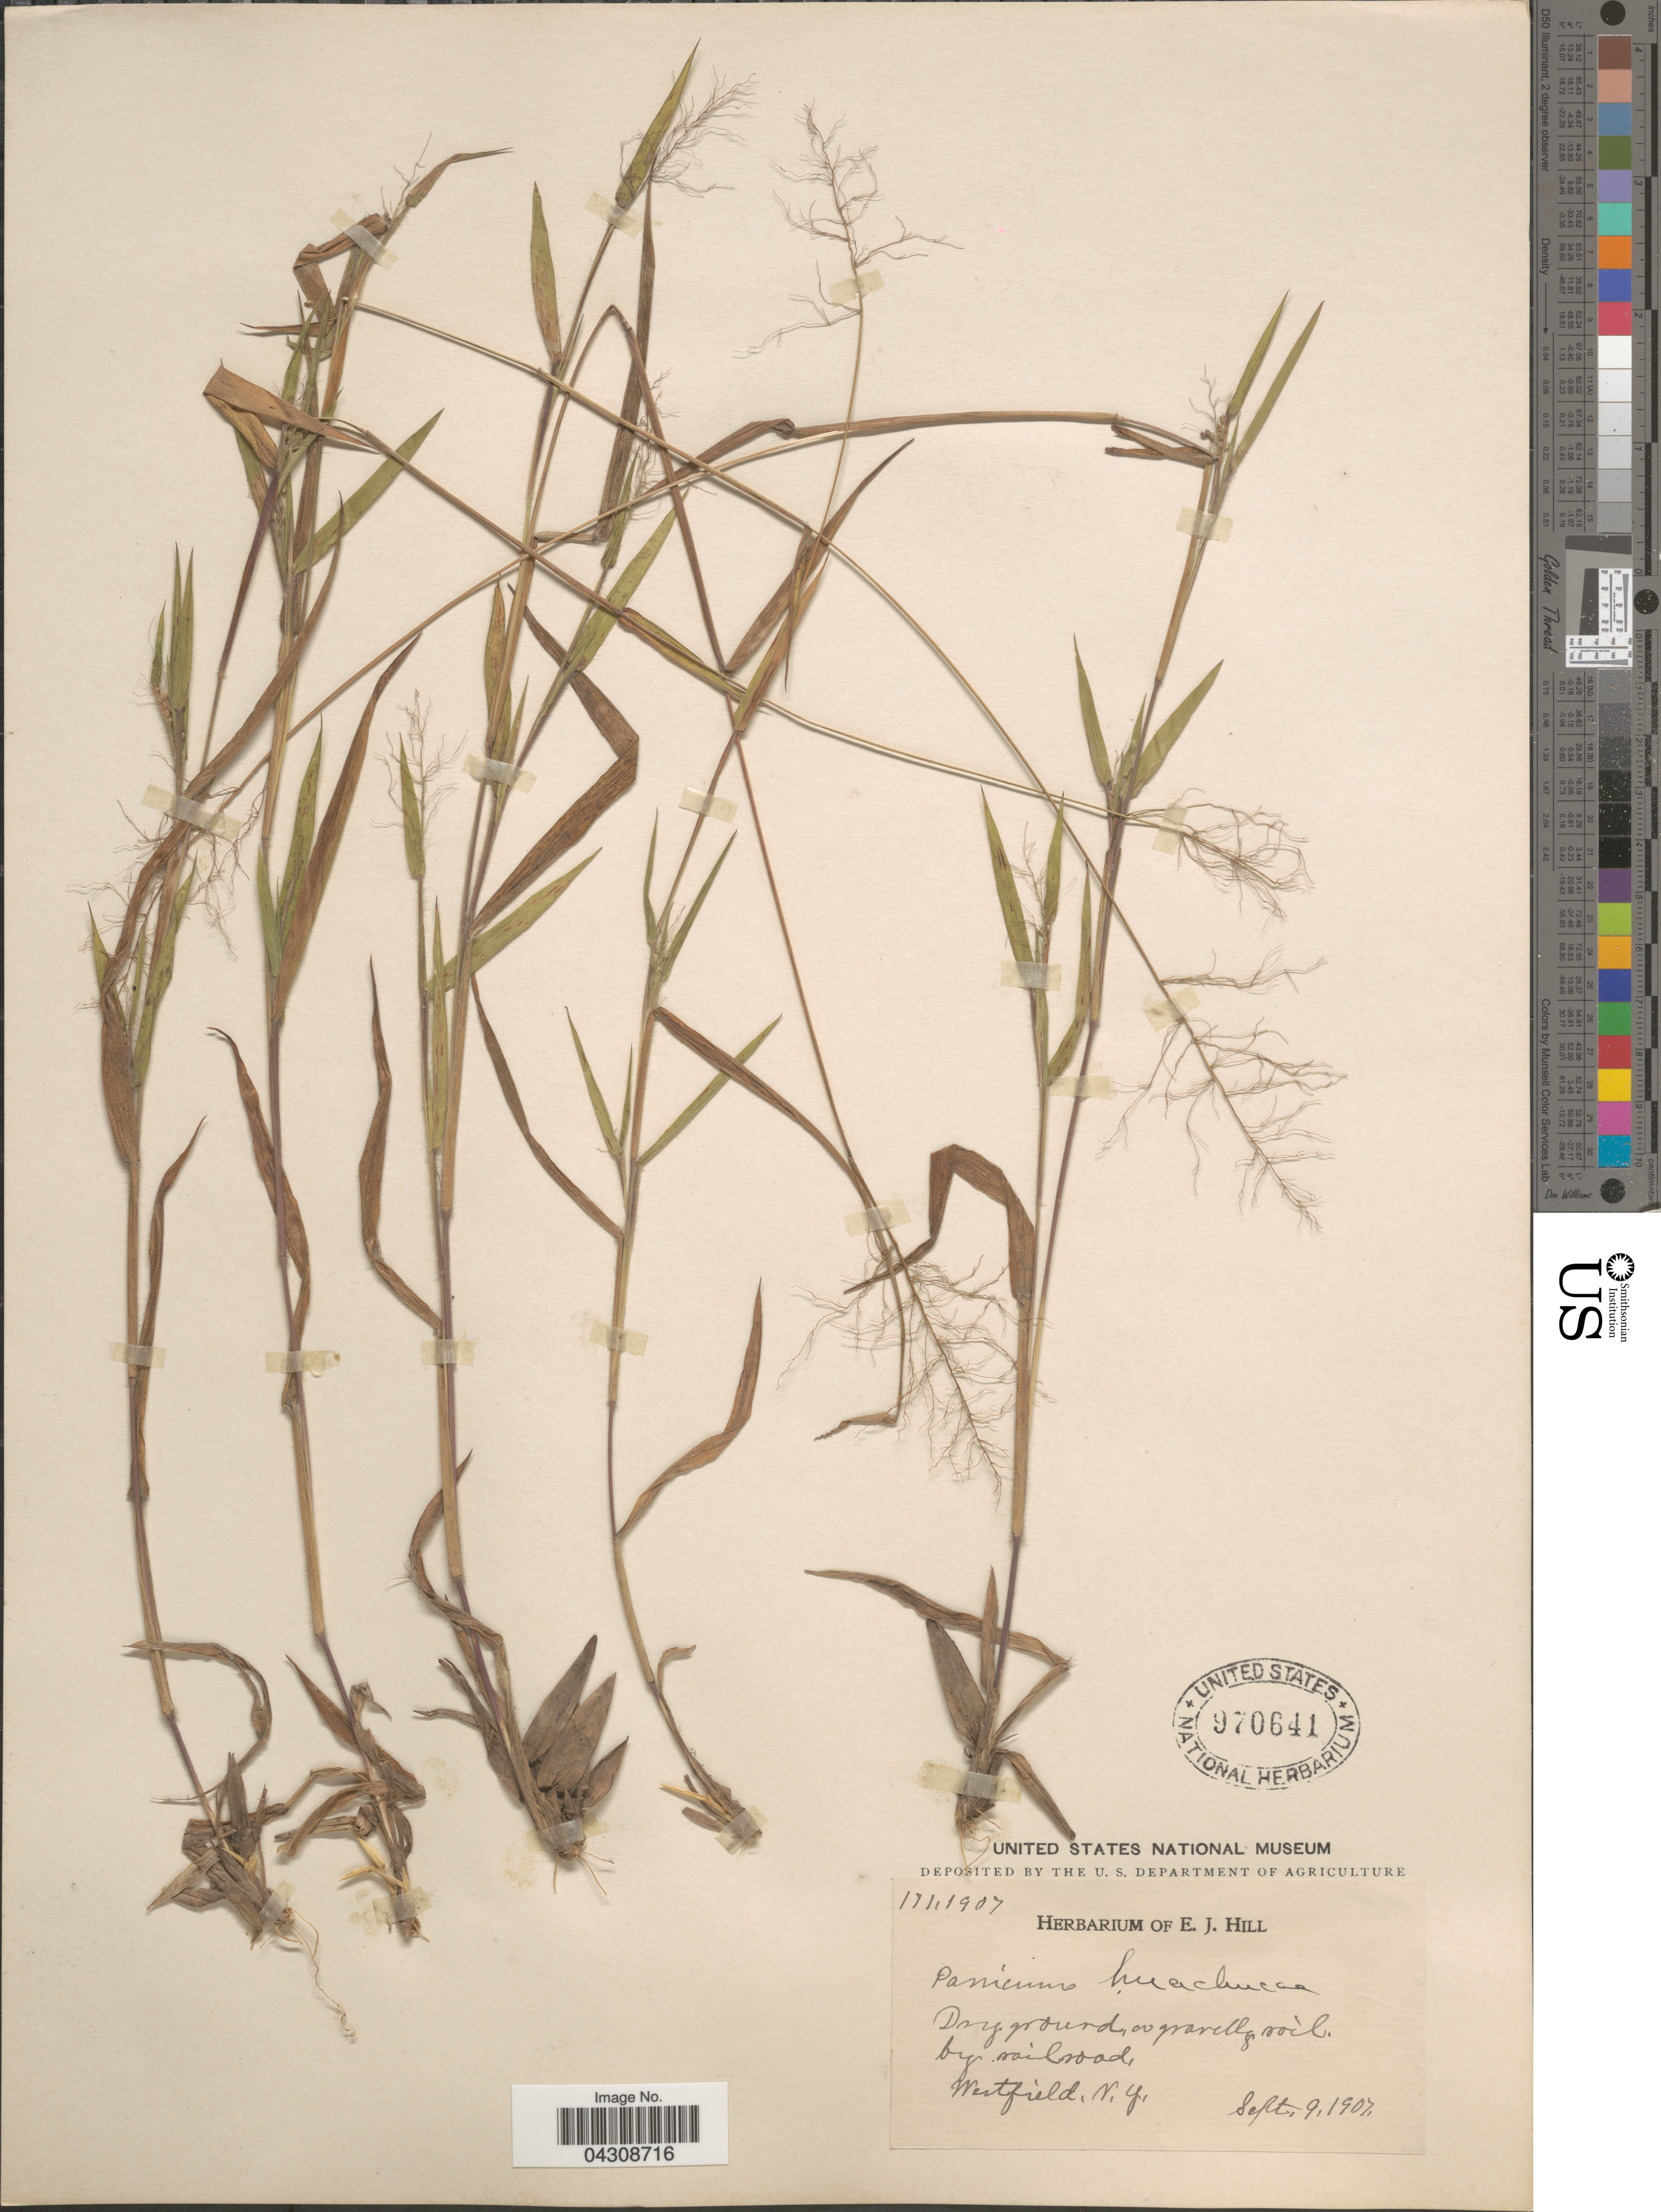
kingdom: Plantae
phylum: Tracheophyta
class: Liliopsida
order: Poales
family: Poaceae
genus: Dichanthelium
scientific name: Dichanthelium acuminatum var. acuminatum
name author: (Sw.) Gould & C.A. Clark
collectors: Ex herb. E. J. Hill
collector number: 171,1907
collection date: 1907-09-09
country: United States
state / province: New York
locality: Westfield.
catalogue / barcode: US 970641